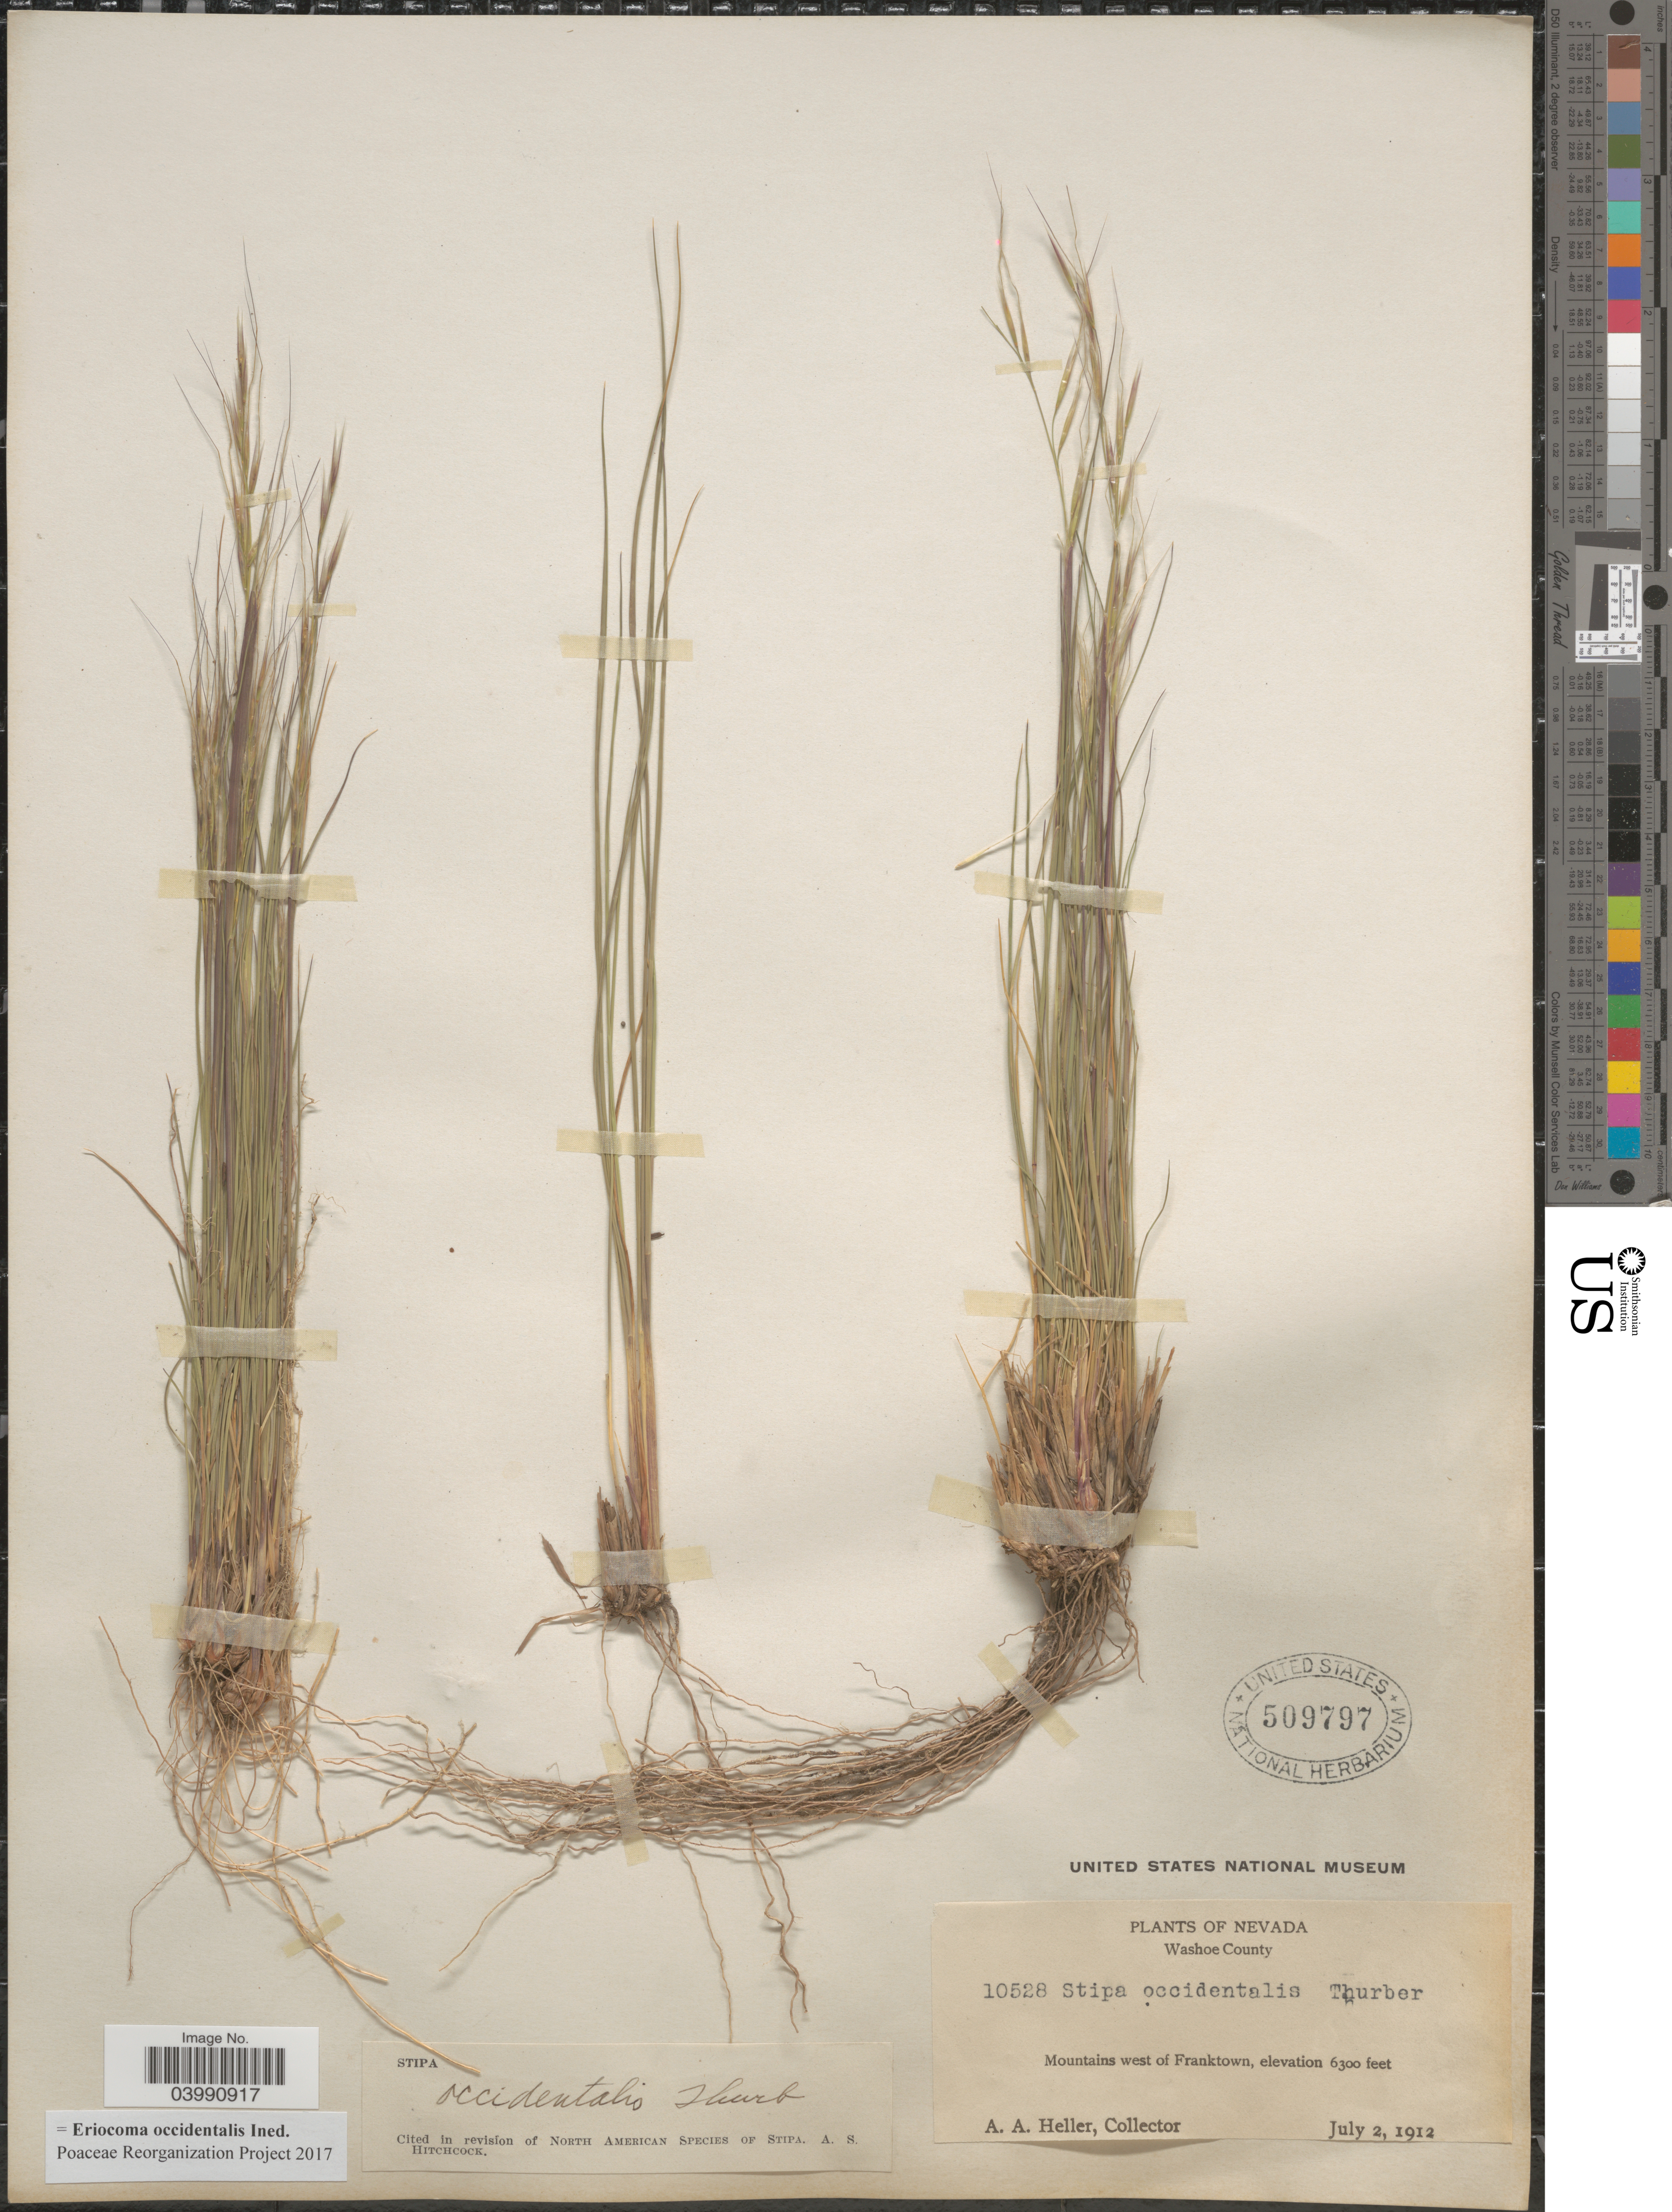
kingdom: Plantae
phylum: Tracheophyta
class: Liliopsida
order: Poales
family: Poaceae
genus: Eriocoma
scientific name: Eriocoma occidentalis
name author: (Thurb. ex S. Watson) Romasch.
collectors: A. A. Heller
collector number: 10528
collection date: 1912-07-02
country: United States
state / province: Nevada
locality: Washoe County. Mountains west of Franktown.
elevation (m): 1920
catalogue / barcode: US 509797